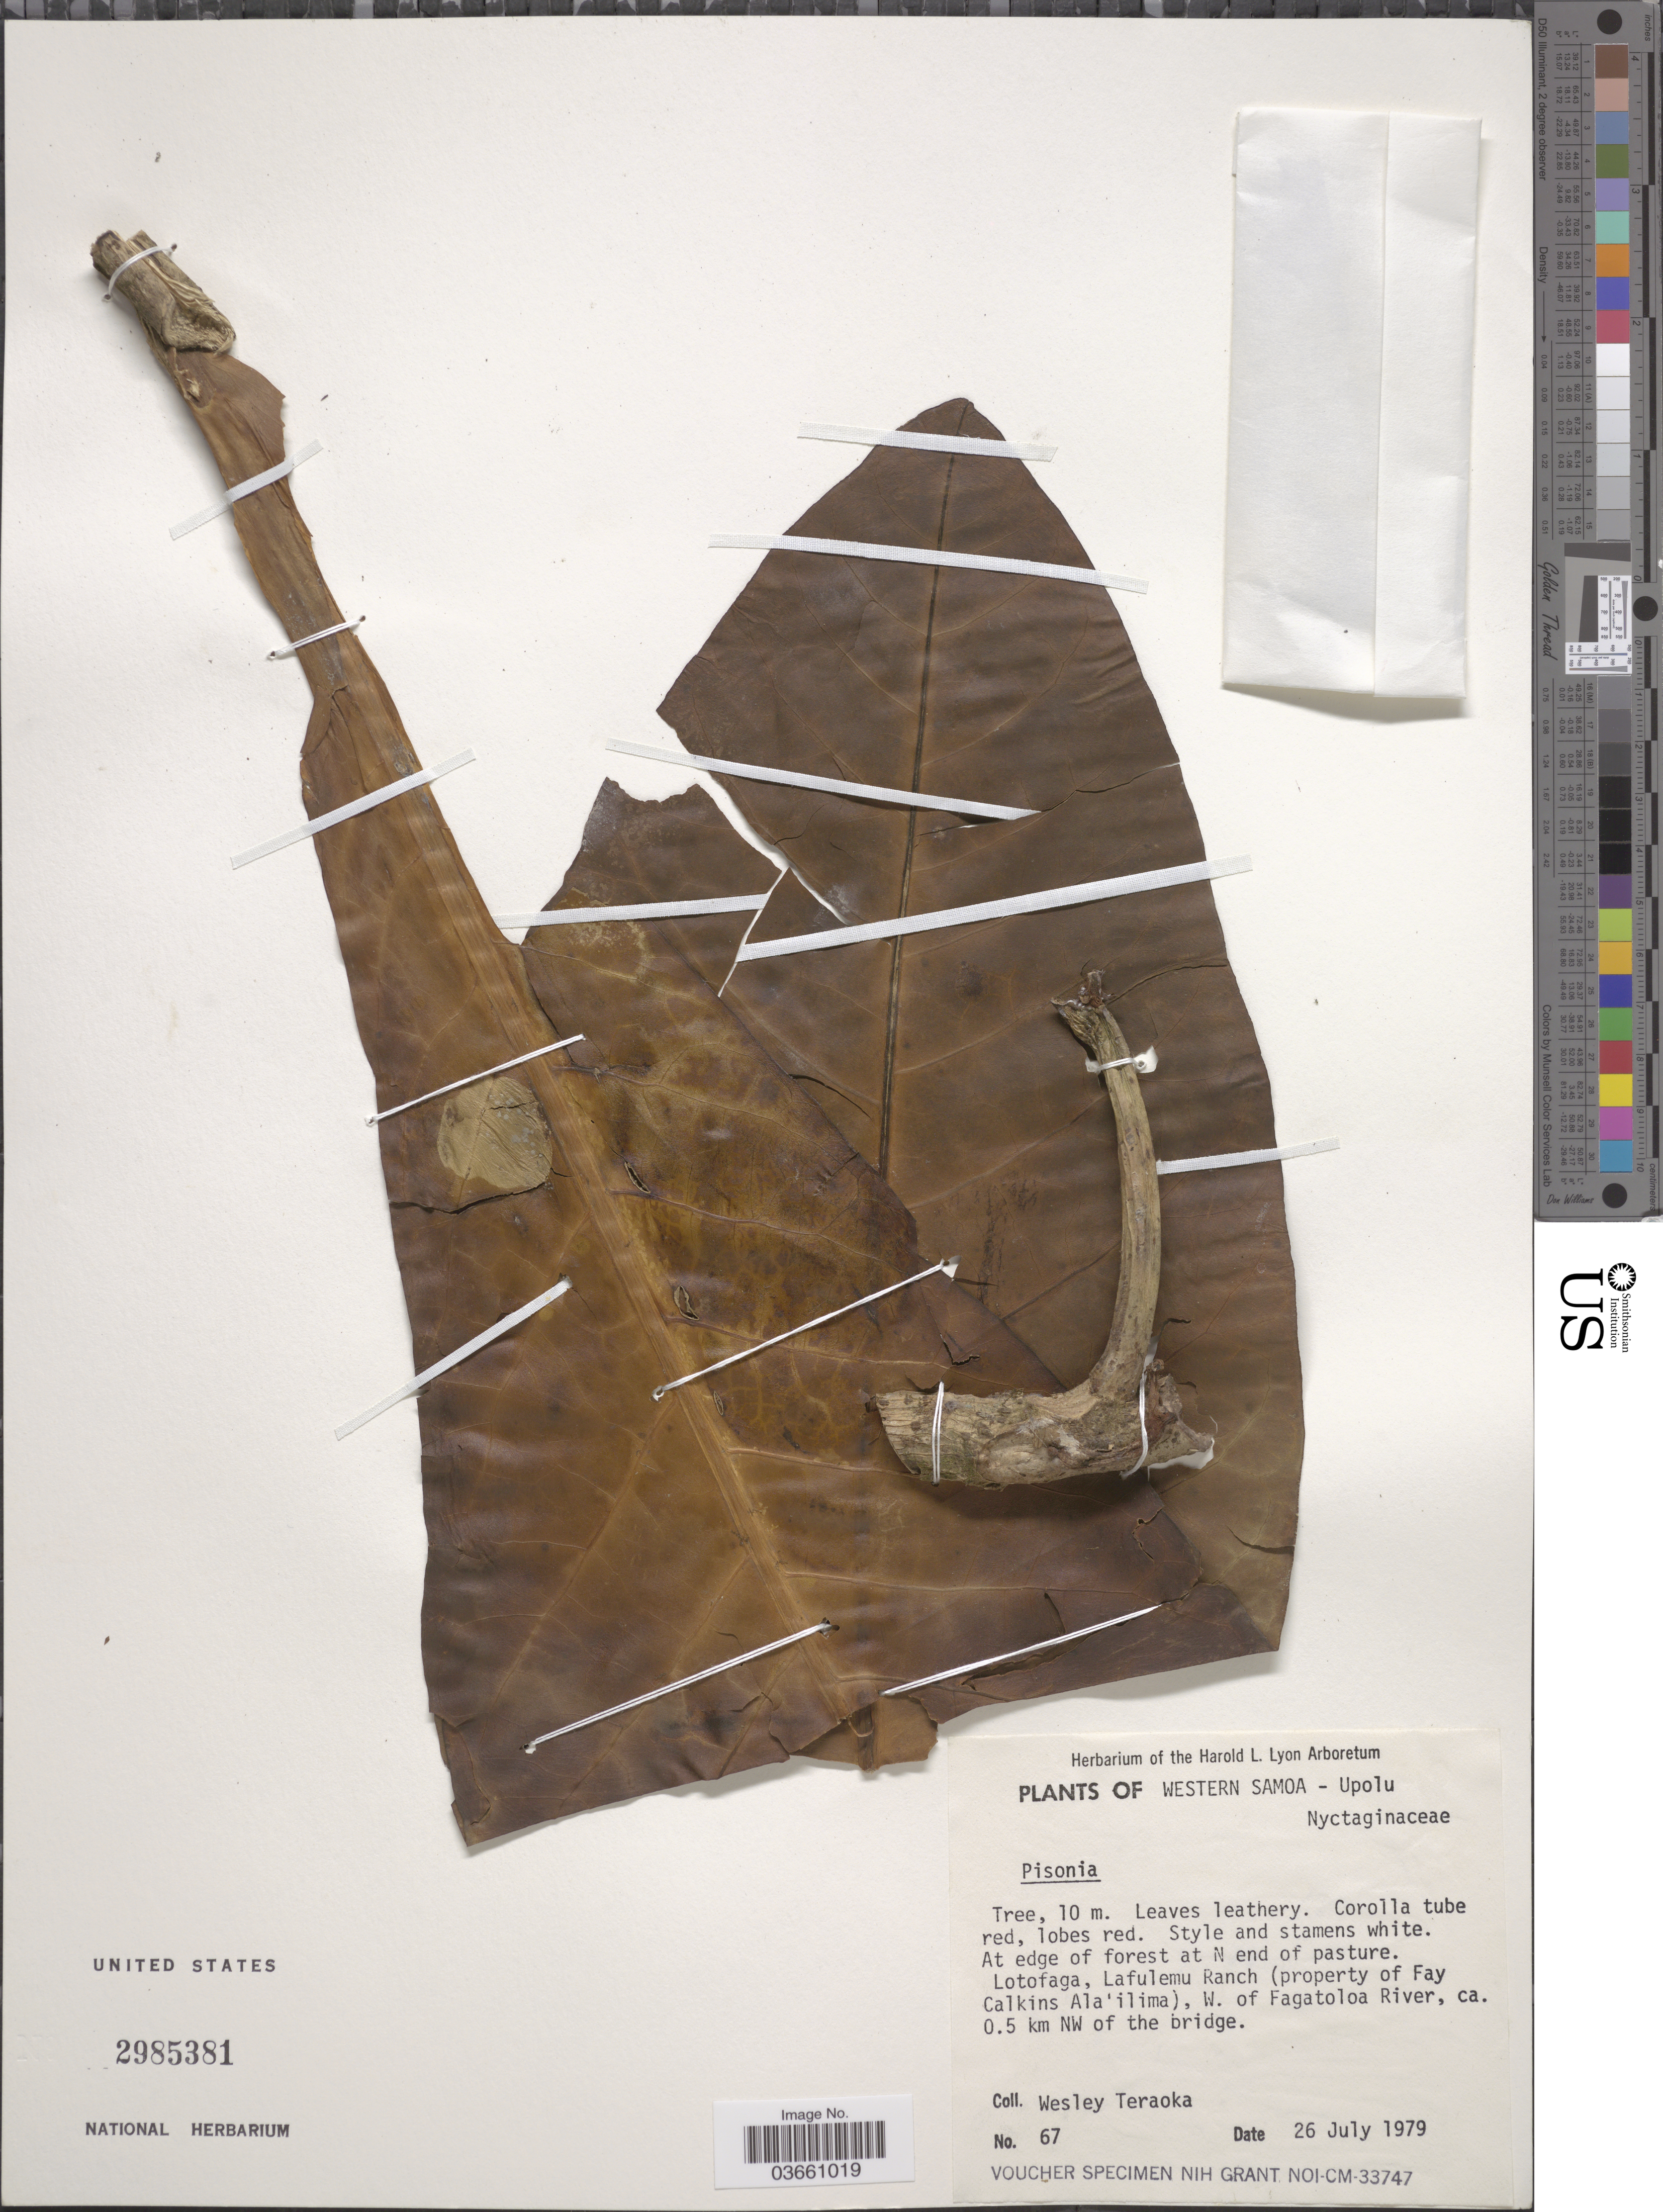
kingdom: Plantae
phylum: Tracheophyta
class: Magnoliopsida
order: Caryophyllales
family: Nyctaginaceae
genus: Pisonia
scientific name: Pisonia sp.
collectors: W. Teraoka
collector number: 67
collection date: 1979-07-26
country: Samoa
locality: Upolu. Lotofaga, Lafulemu Ranch (property of Fay Calkins Ala'ilima), W. of Fagatoloa River, ca. 0.5 km NW of the bridge.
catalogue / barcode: US 2985381